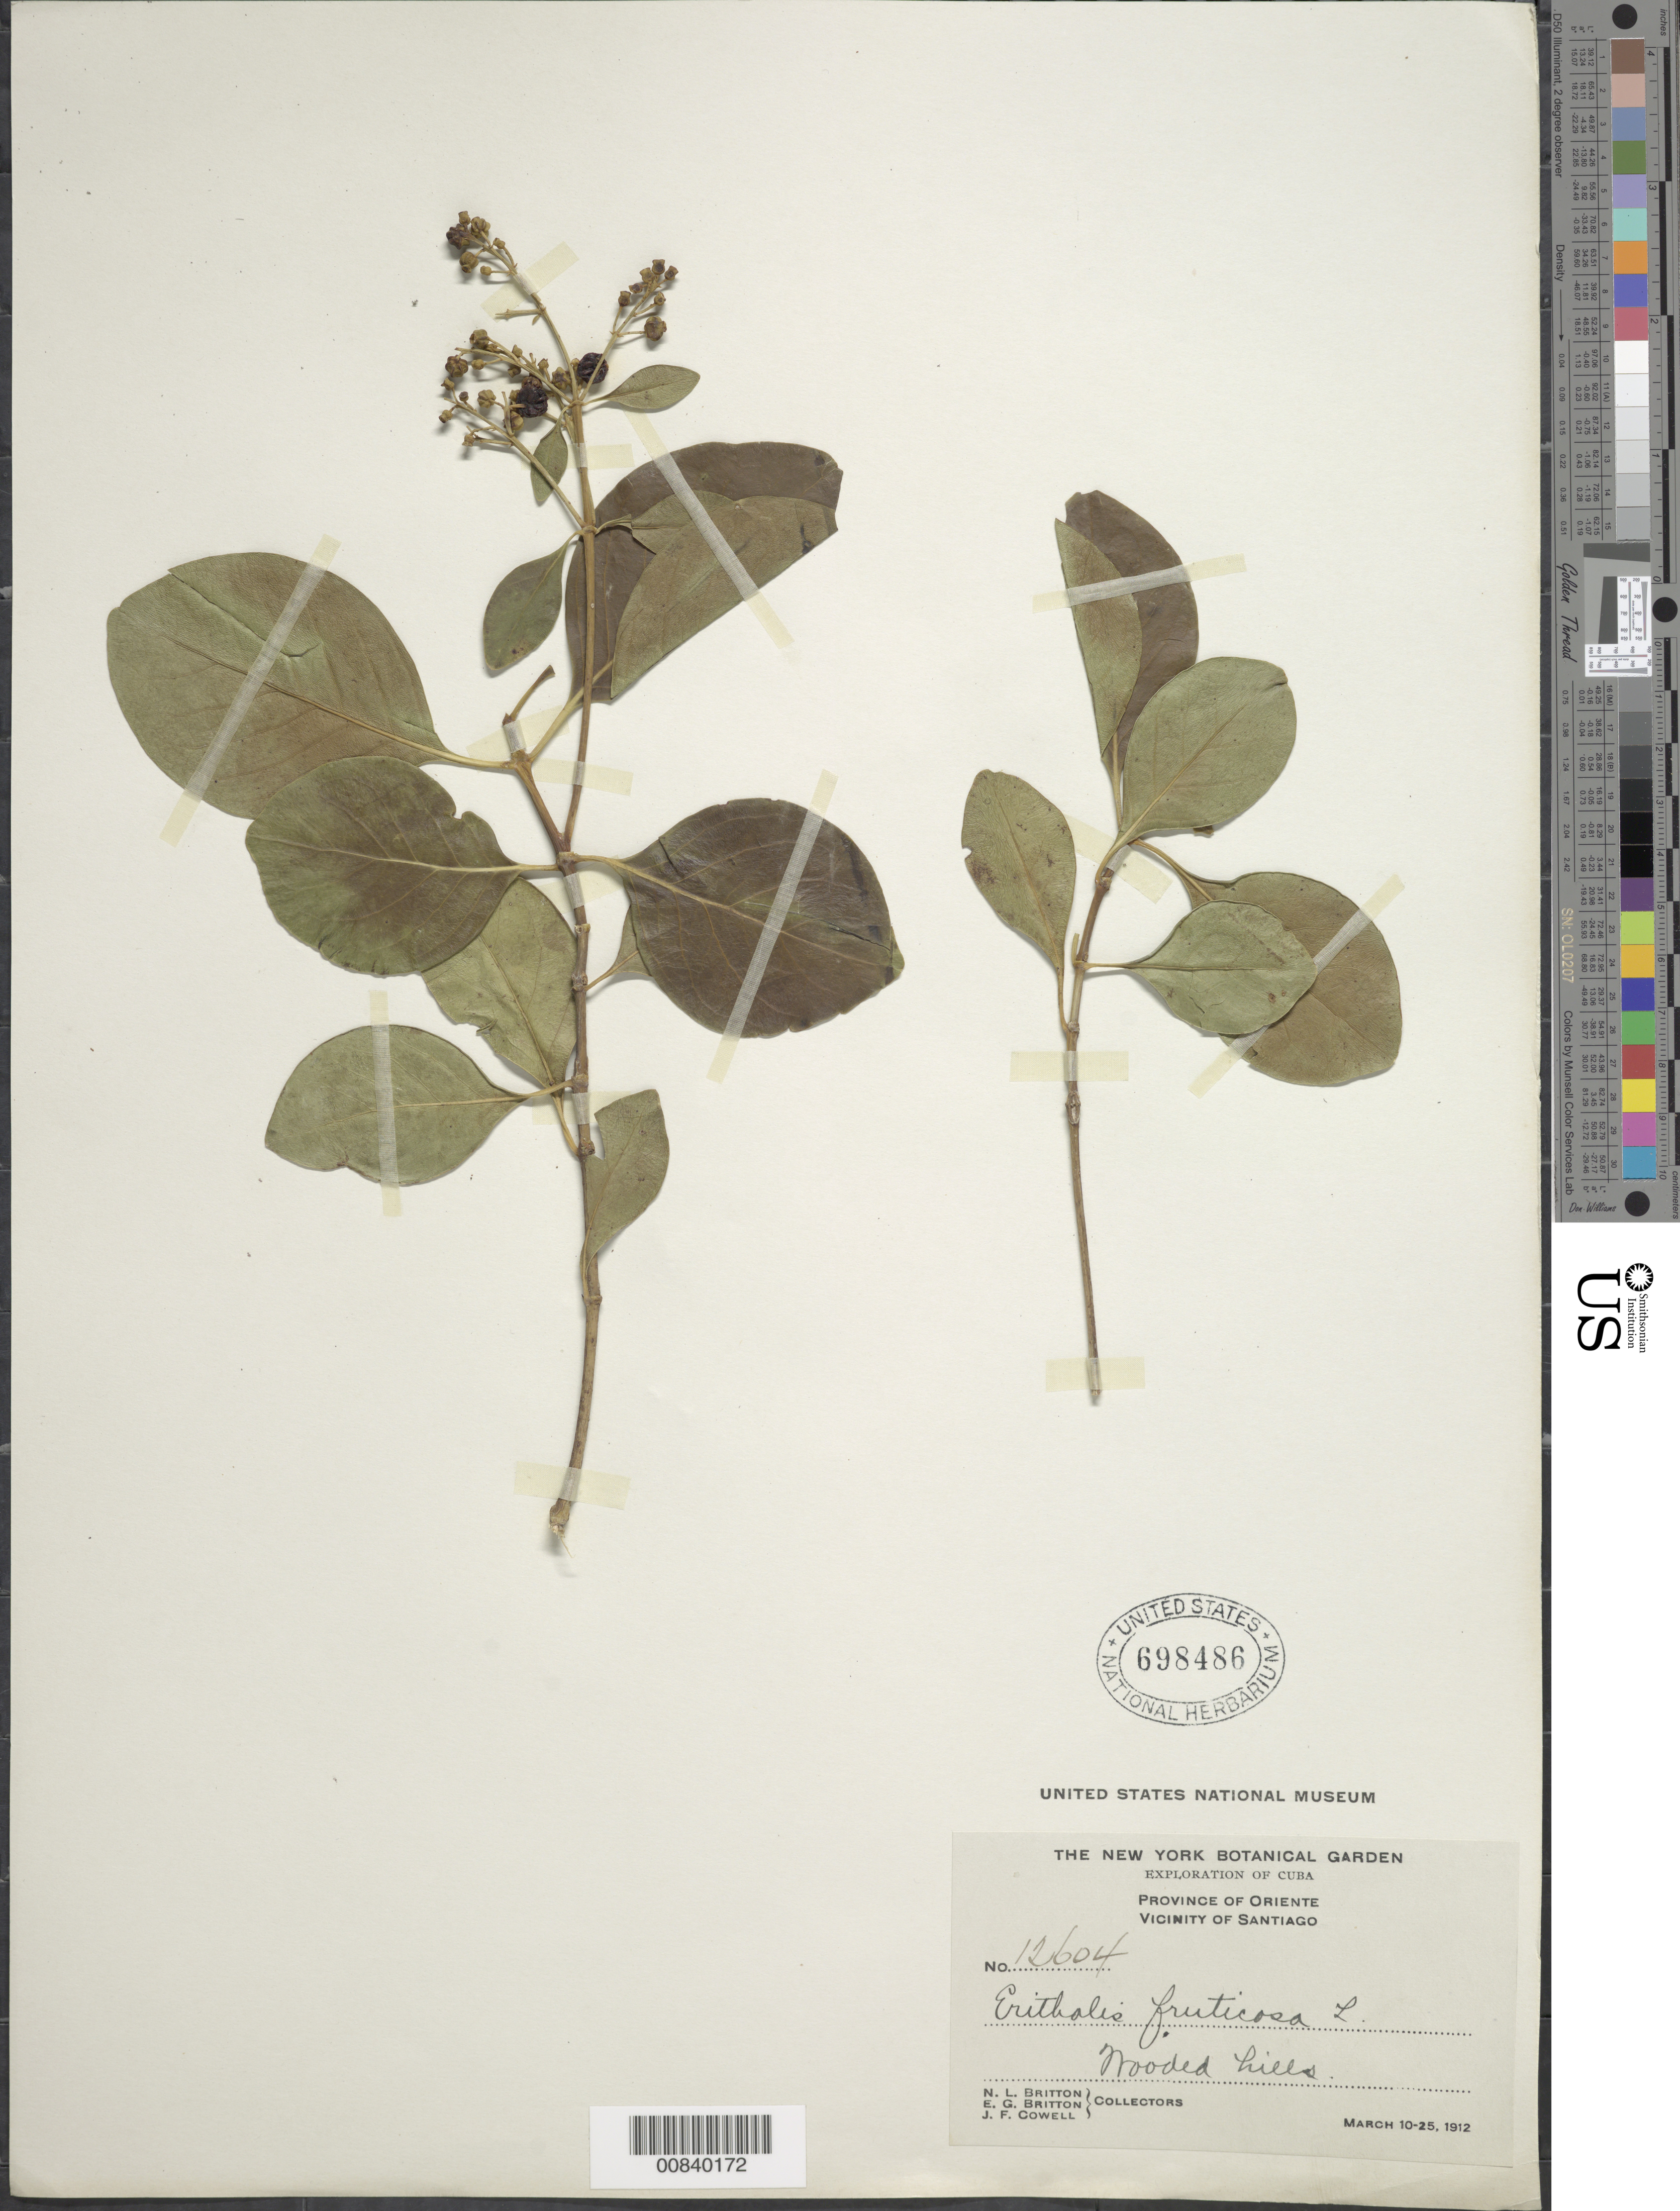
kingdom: Plantae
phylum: Tracheophyta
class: Magnoliopsida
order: Gentianales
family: Rubiaceae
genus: Erithalis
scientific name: Erithalis fruticosa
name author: L.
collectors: N. Britton, E. G. Britton & J. F. Cowell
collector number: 12604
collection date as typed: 10 Mar 1912 to 25 Mar 1912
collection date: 1912-03-10/1912-03-25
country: Cuba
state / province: Oriente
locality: Vicinity of Santiago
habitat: Wooded hills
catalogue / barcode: US 698486